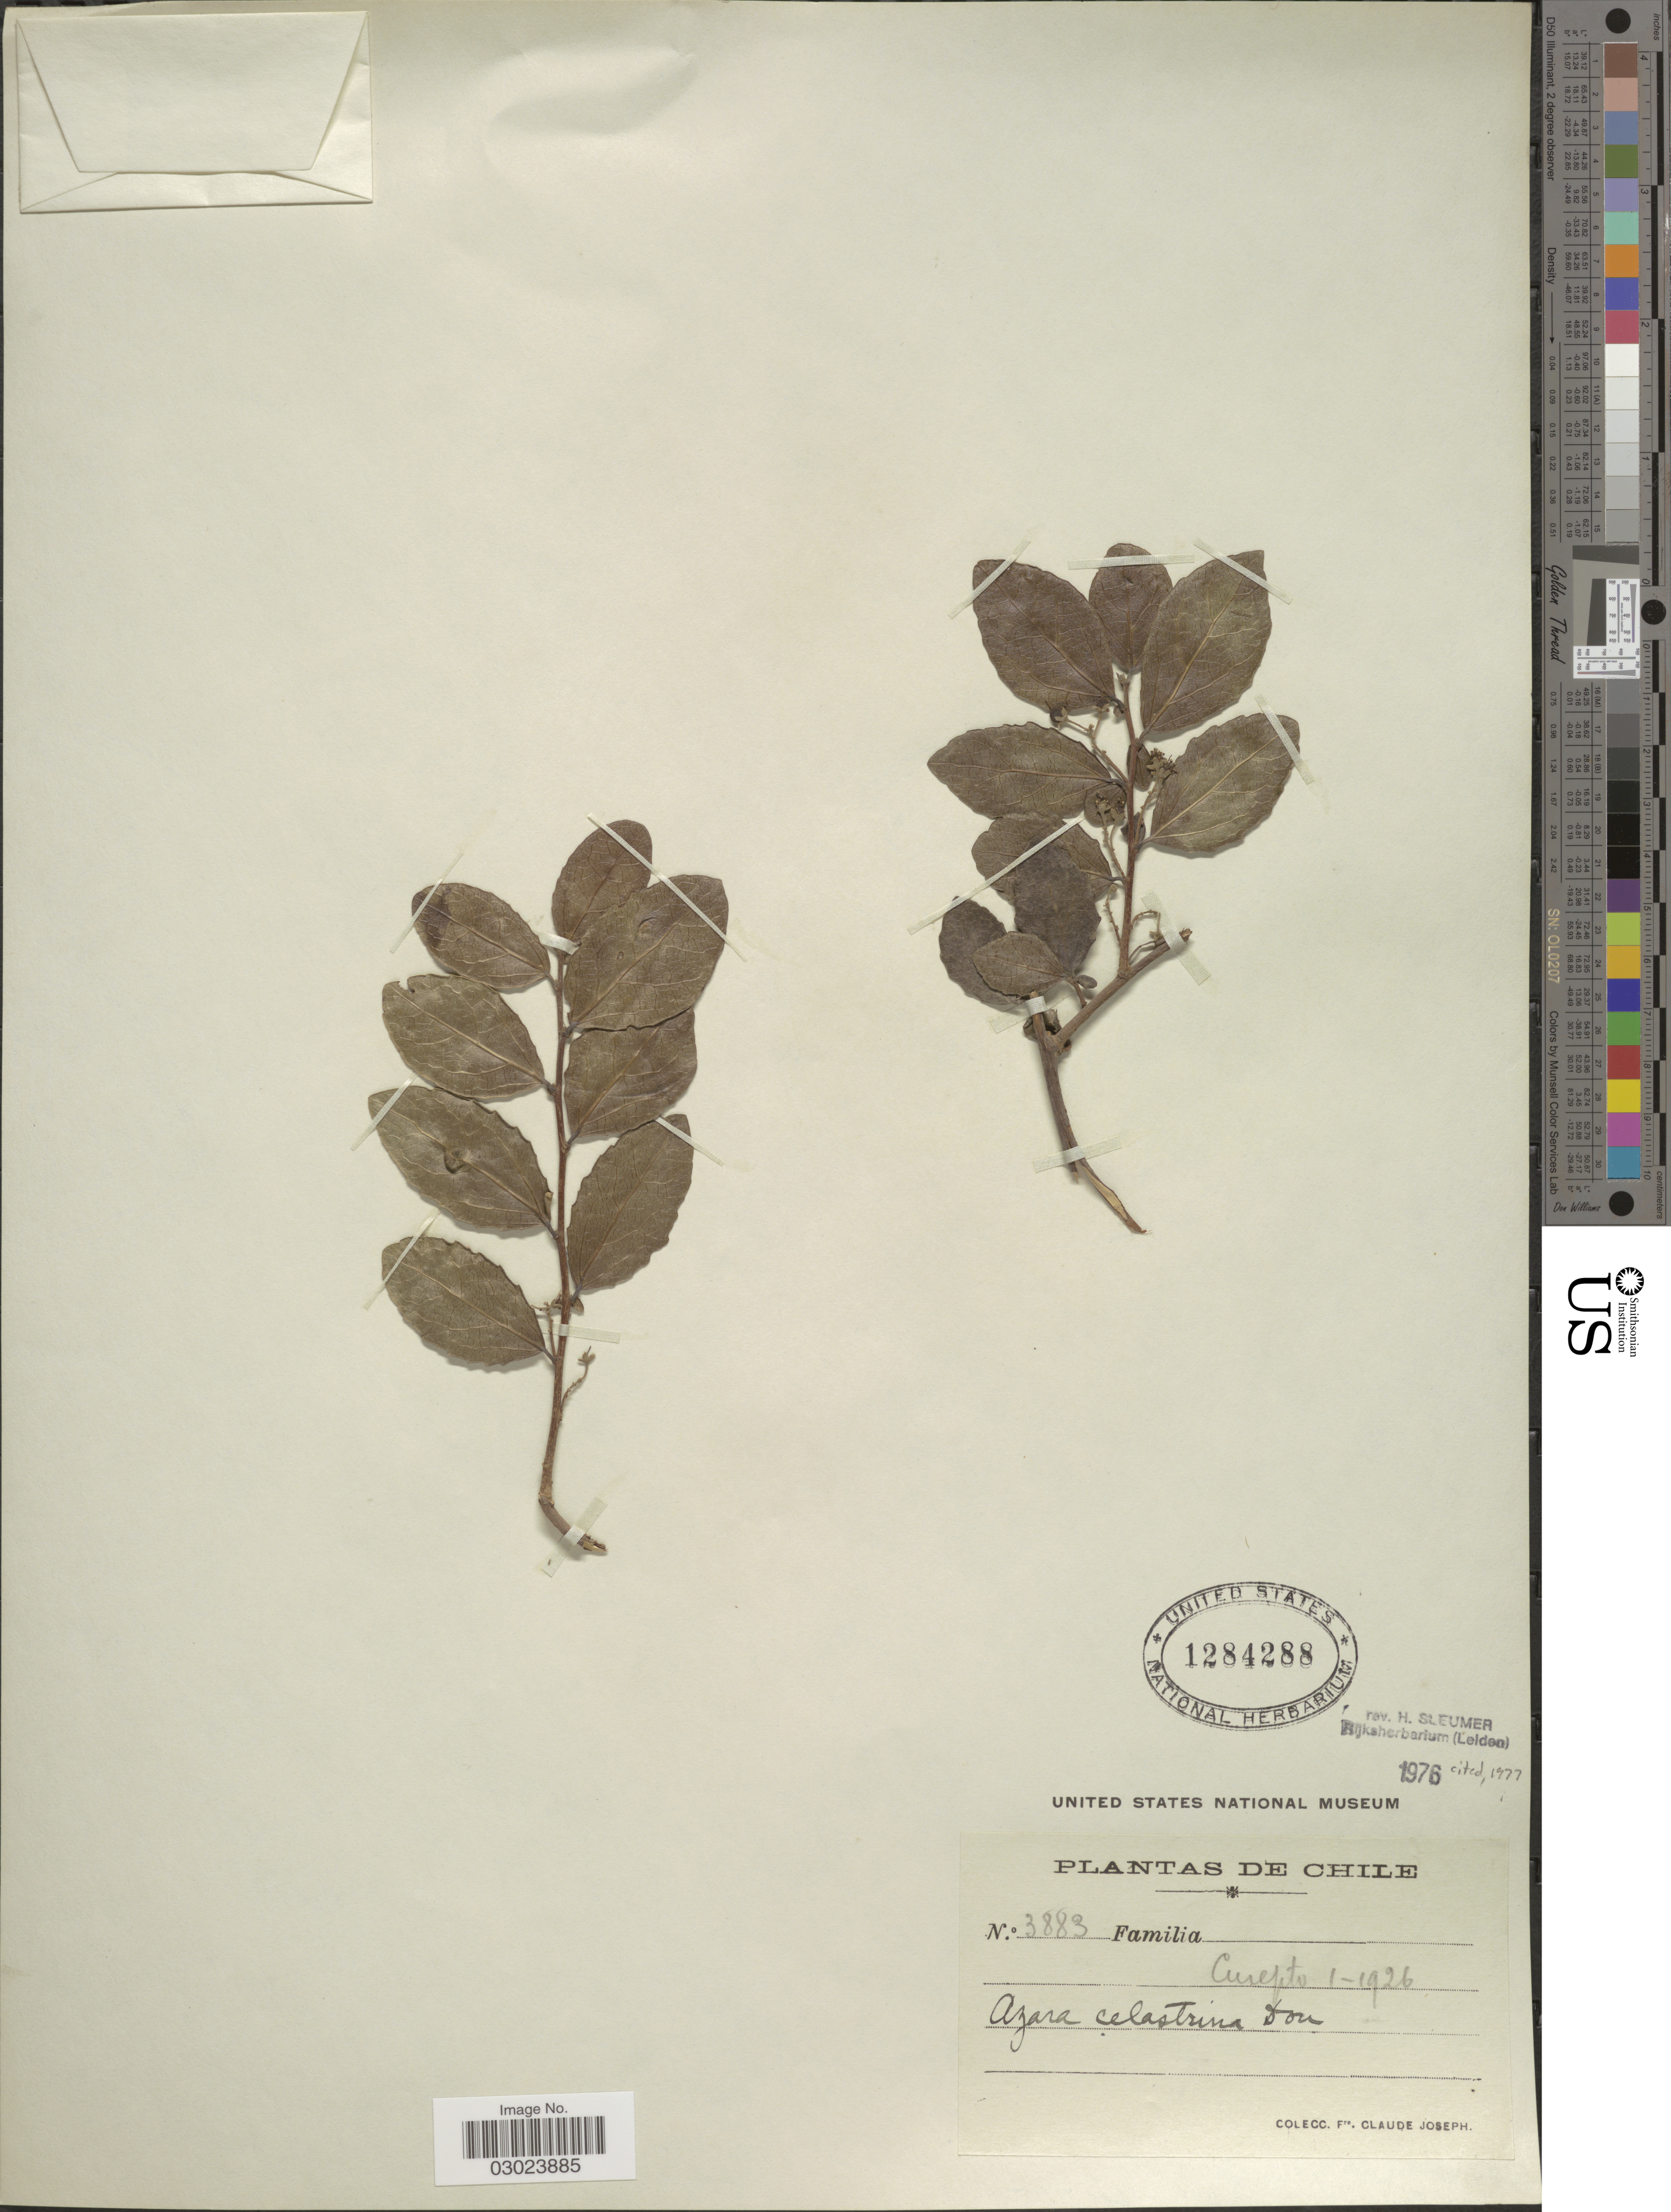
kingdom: Plantae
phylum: Tracheophyta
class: Magnoliopsida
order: Malpighiales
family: Salicaceae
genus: Azara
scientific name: Azara celastrina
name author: D. Don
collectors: Bro. Claude-Joseph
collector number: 3883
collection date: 1926-01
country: Chile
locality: Curepto.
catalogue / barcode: US 1284288